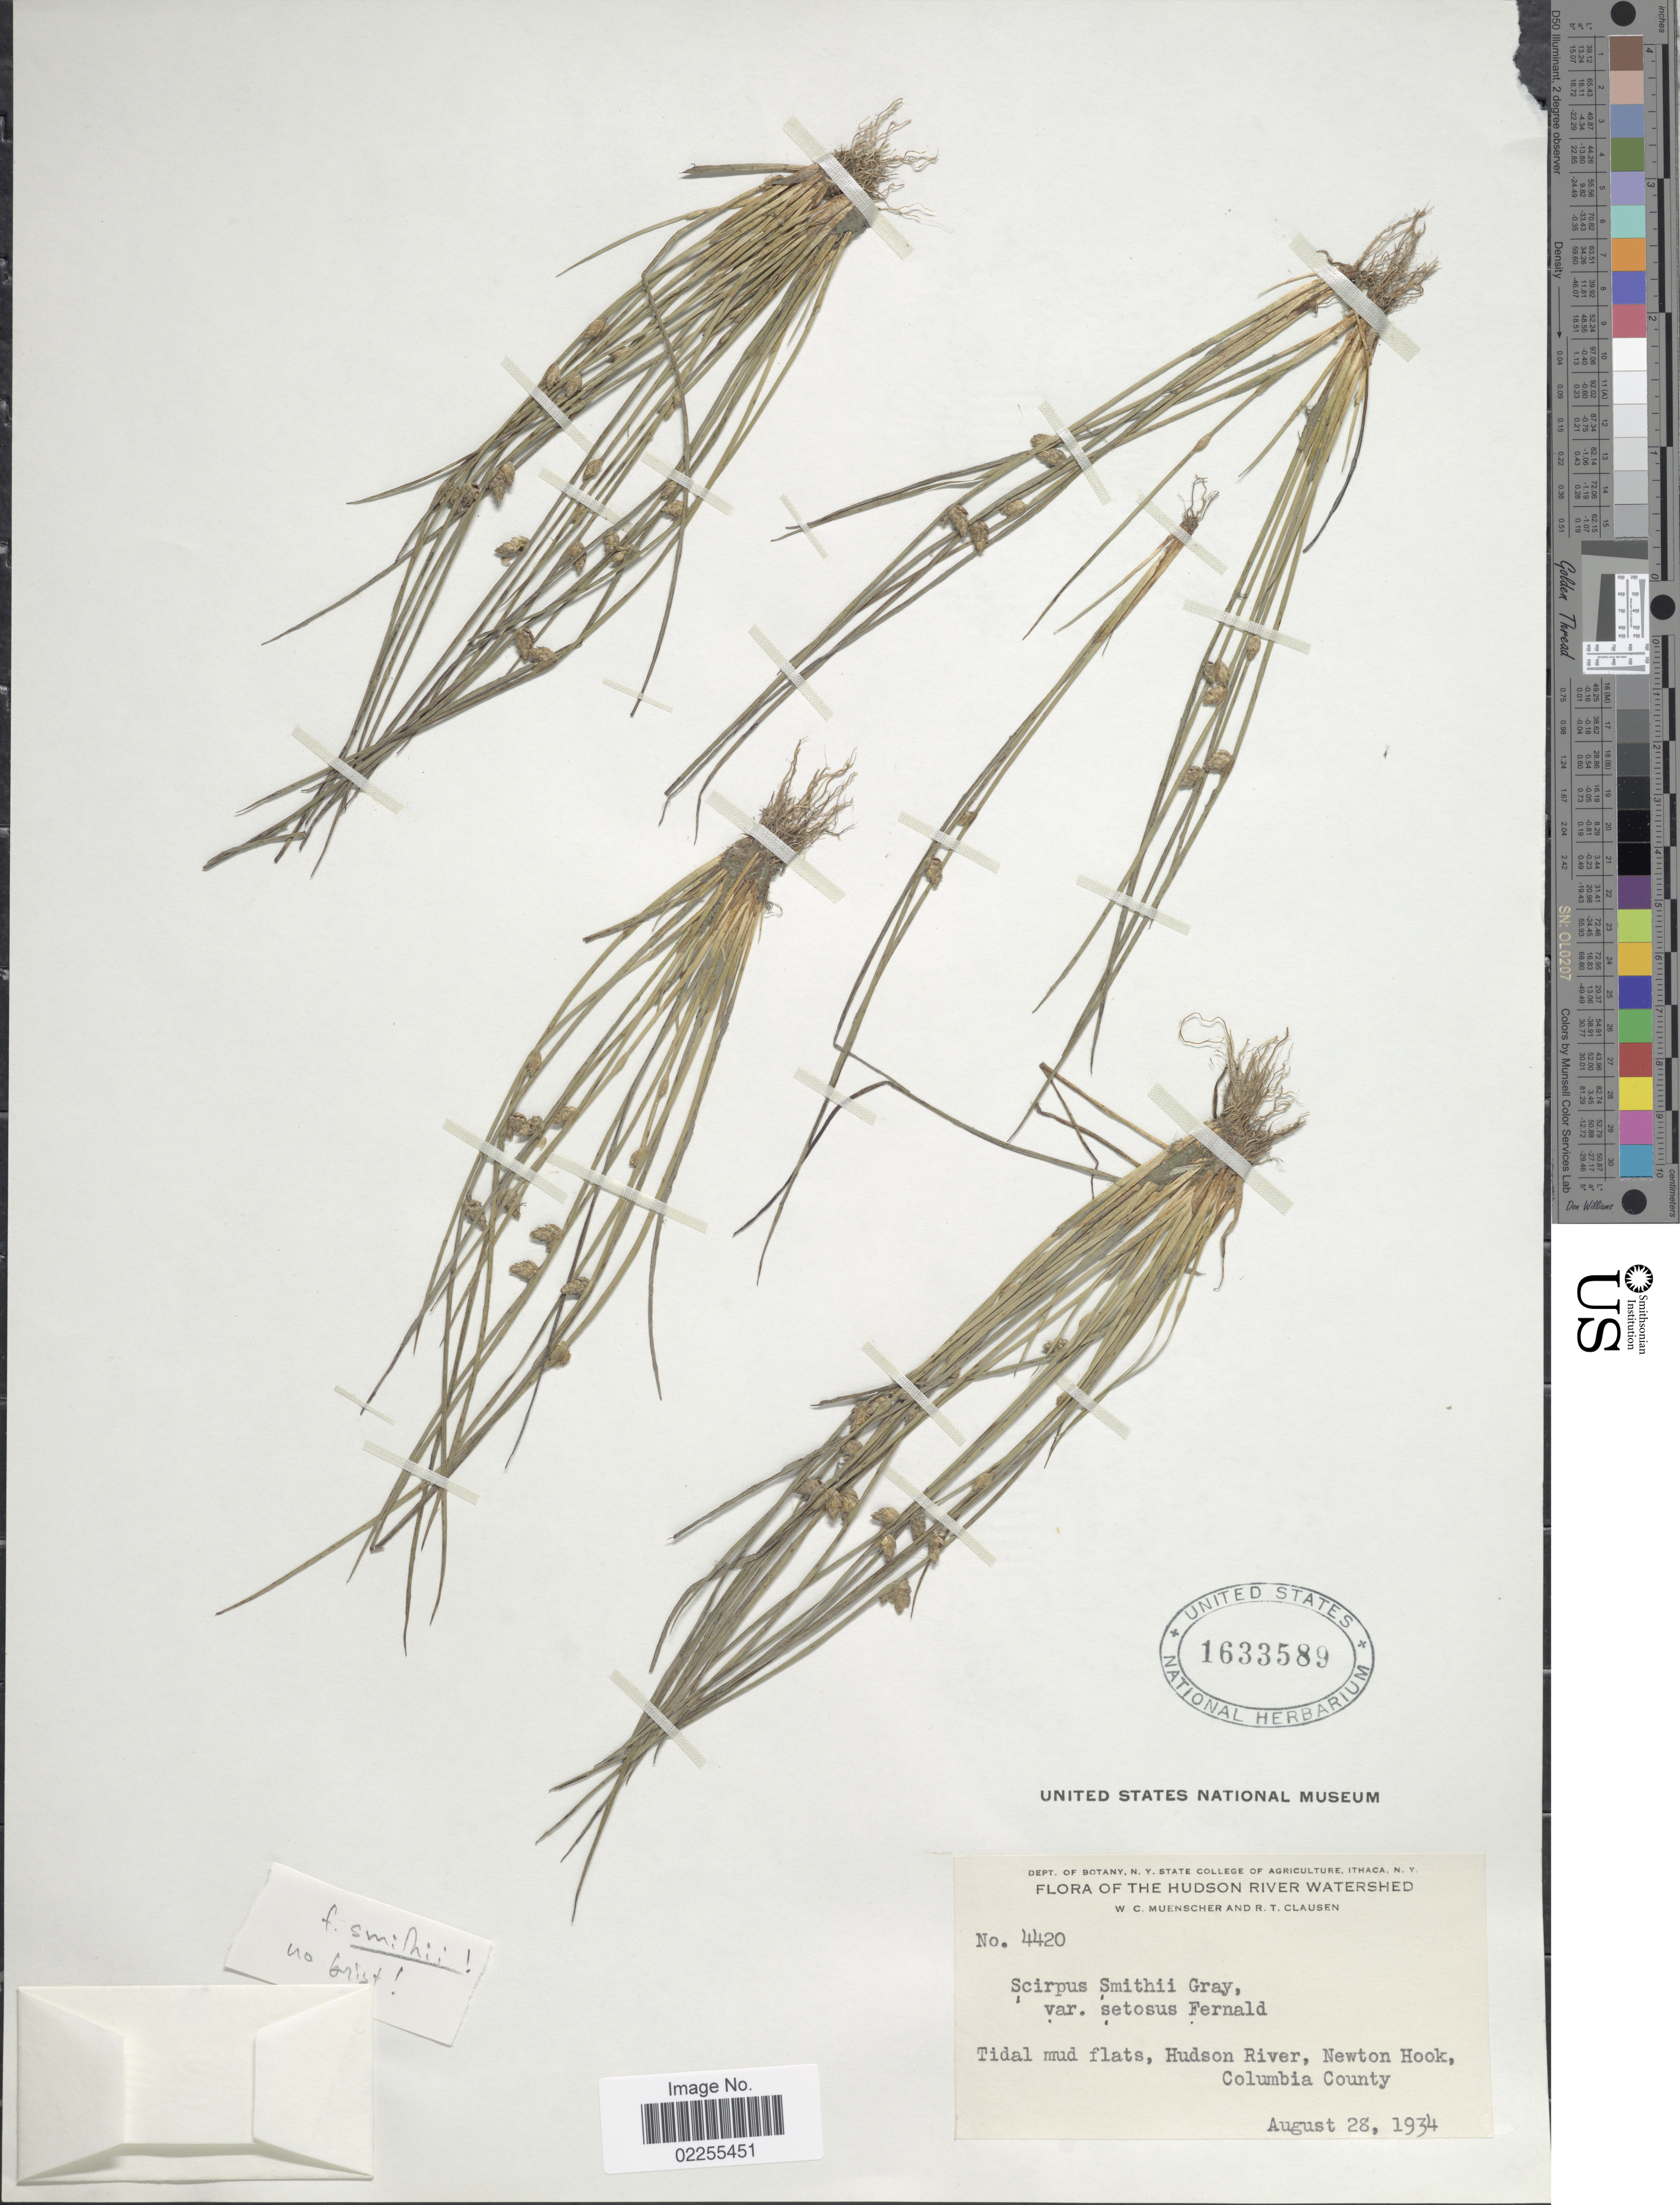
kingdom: Plantae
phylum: Tracheophyta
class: Liliopsida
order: Poales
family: Cyperaceae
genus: Schoenoplectus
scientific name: Schoenoplectus smithii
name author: (A. Gray) Soják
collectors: W. Muenscher & R. T. Clausen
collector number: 4420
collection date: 1934-08-28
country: United States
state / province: New York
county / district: Columbia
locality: The Hudson River Watershed, tidal mud flats, Hudson River, Newton Hook, Columbia County.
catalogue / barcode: US 1633589